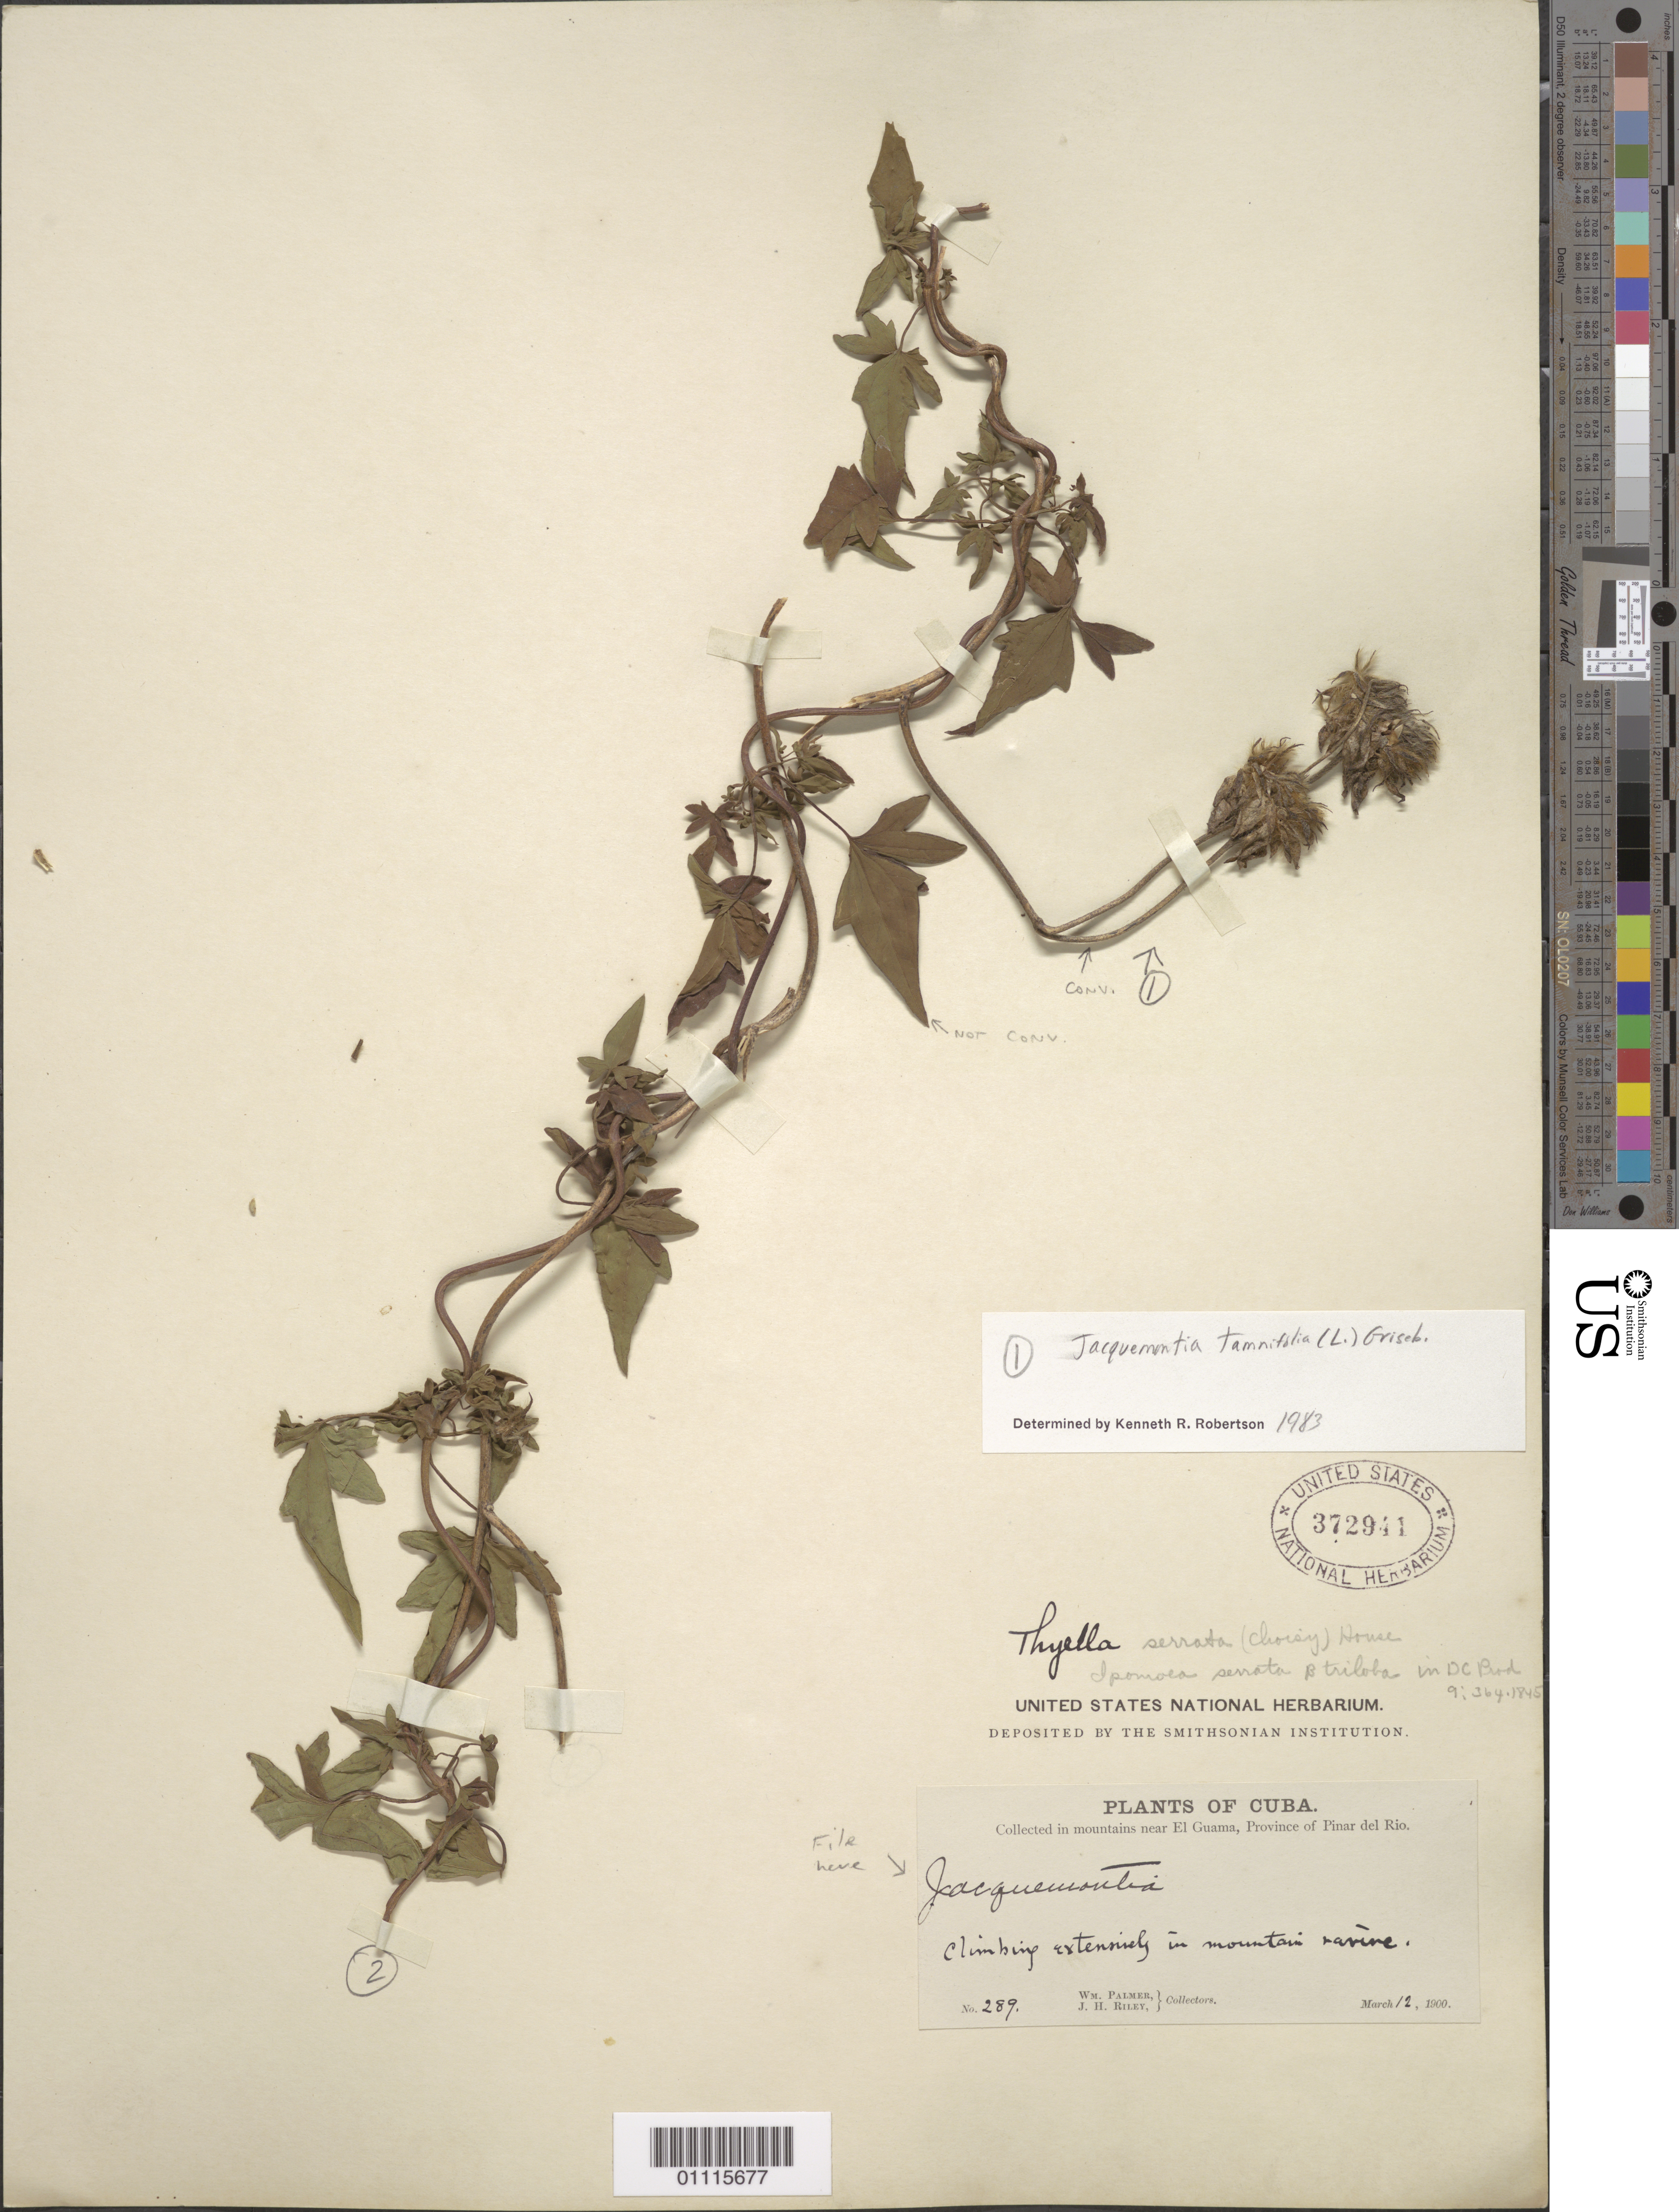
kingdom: Plantae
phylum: Tracheophyta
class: Magnoliopsida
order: Solanales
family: Convolvulaceae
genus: Jacquemontia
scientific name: Jacquemontia tamnifolia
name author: (L.) Griseb.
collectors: W. Palmer & J. H. Riley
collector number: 289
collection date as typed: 12 Mar 1900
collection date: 1900-03-12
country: Cuba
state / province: Pinar del Rio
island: Cuba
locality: El Guama Climbing extensively in mountain ravine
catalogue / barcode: US 372941